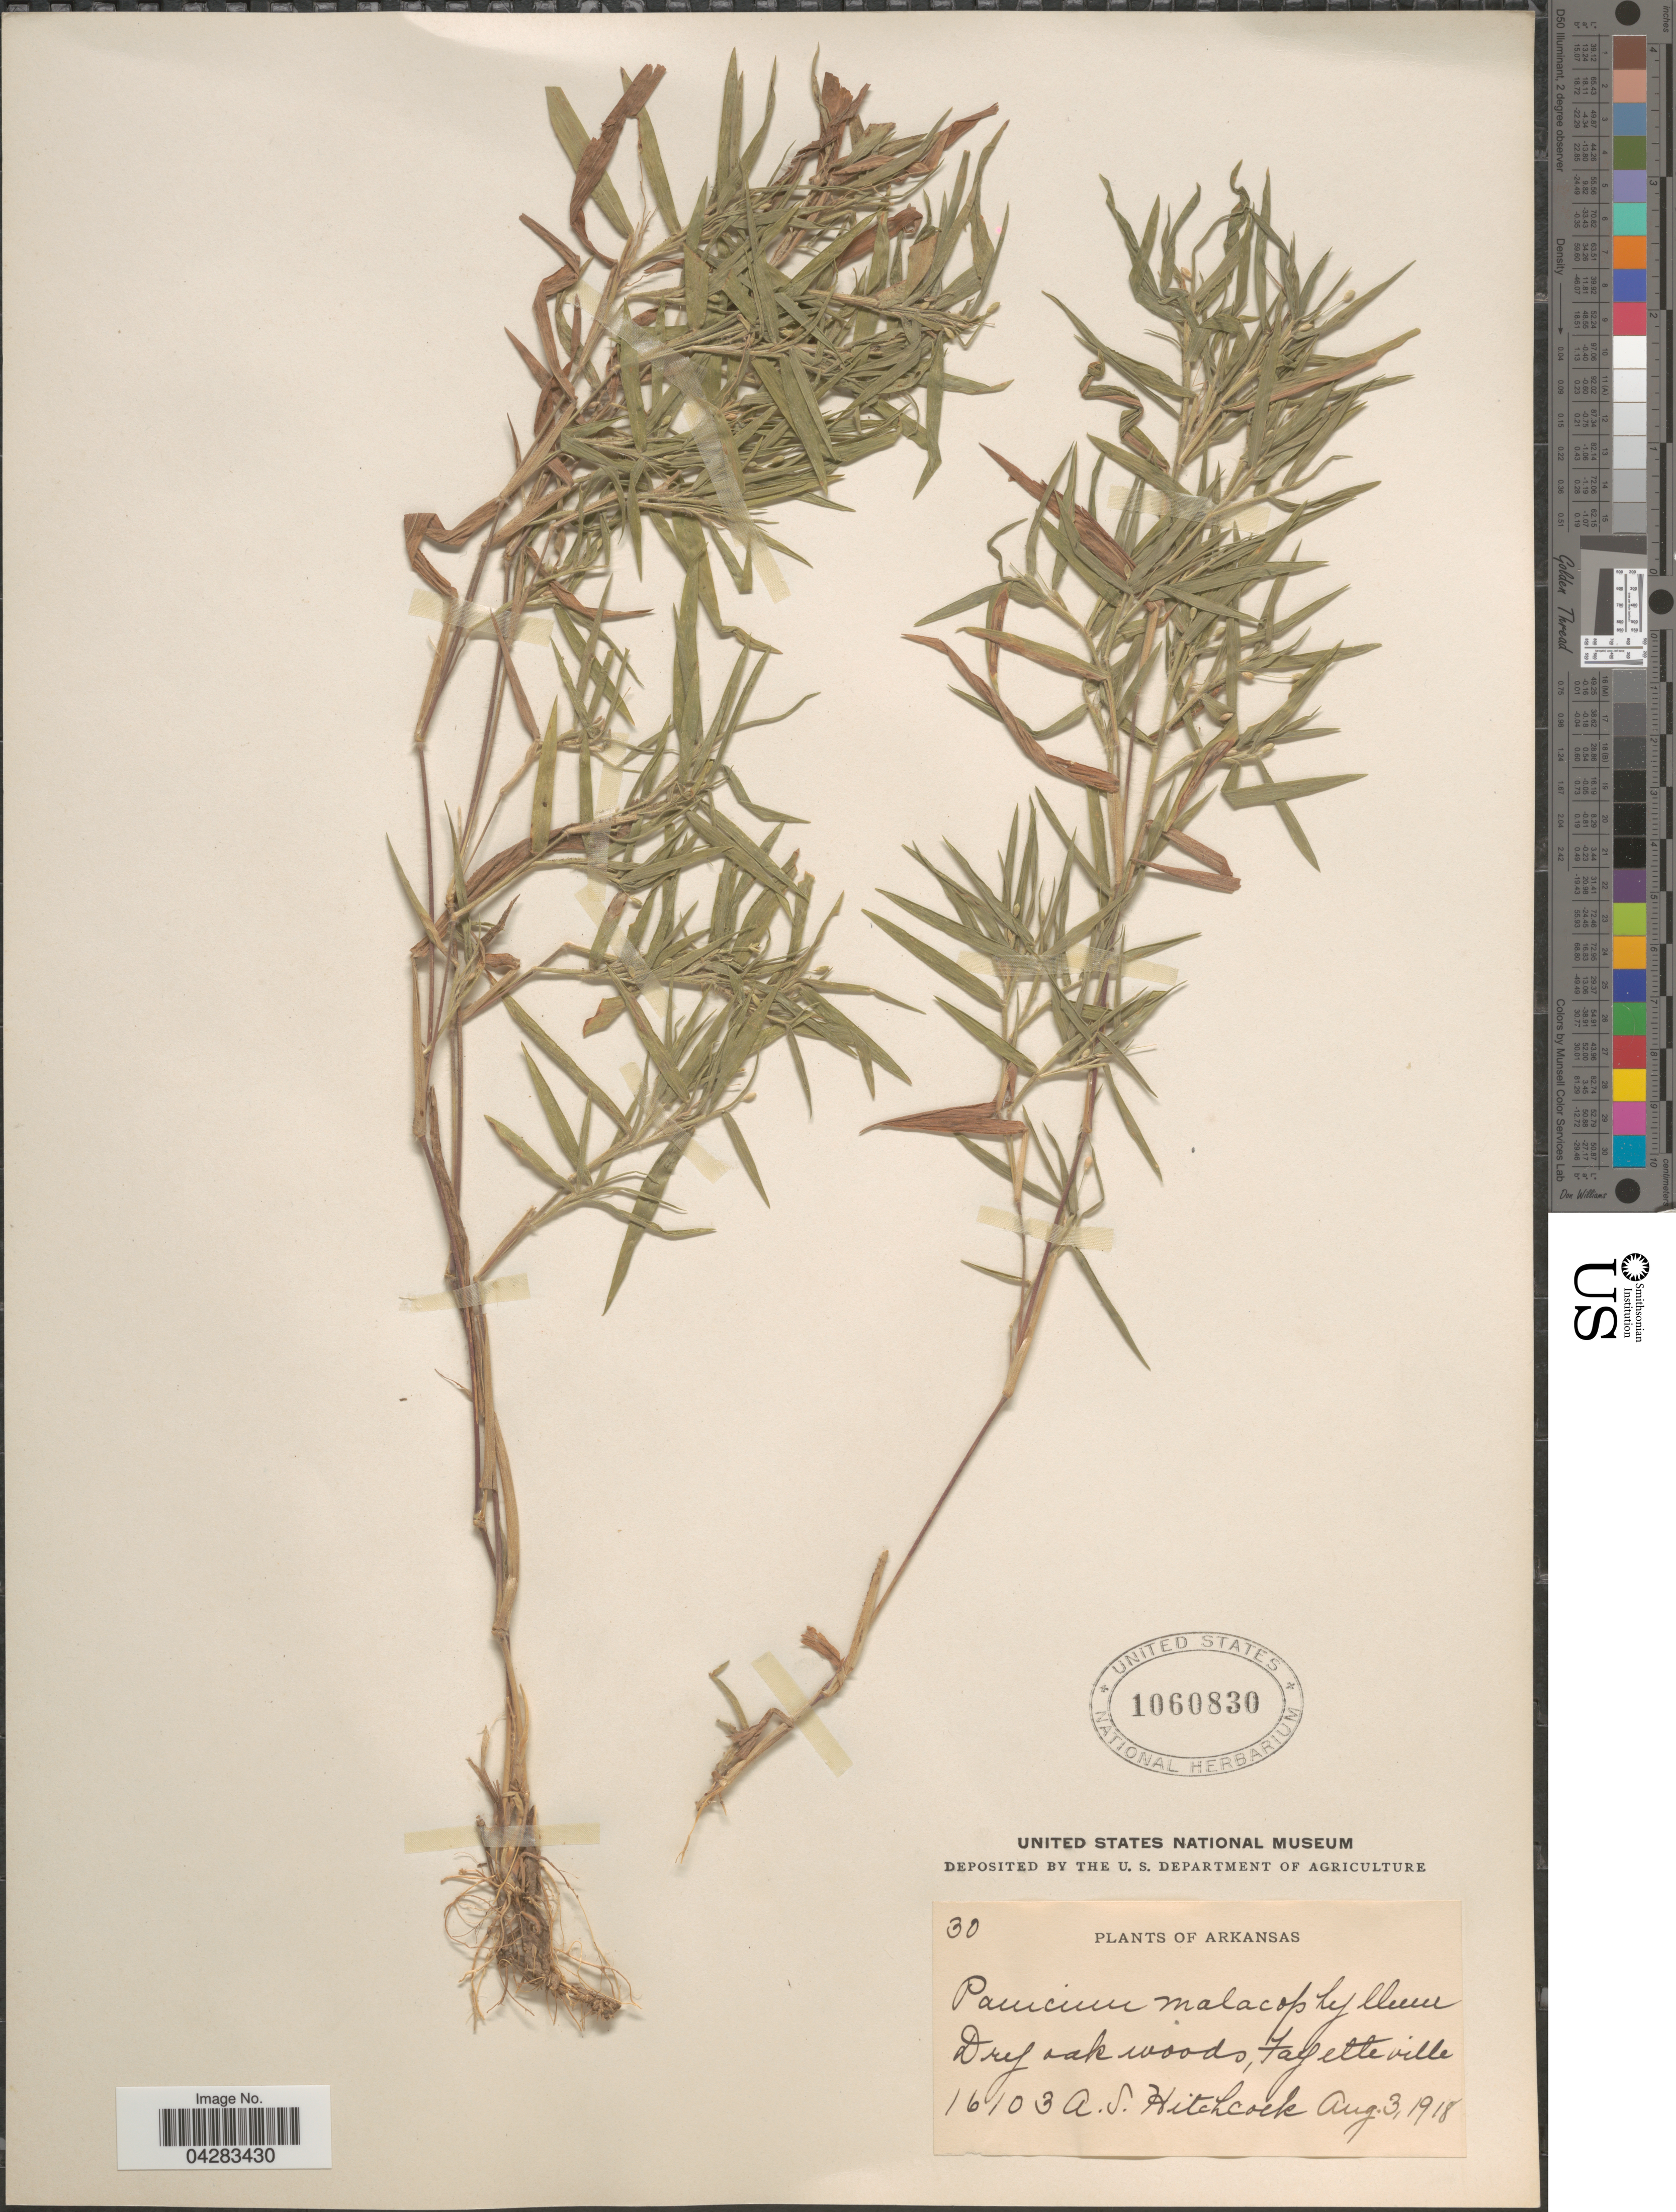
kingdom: Plantae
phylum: Tracheophyta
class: Liliopsida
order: Poales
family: Poaceae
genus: Dichanthelium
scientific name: Dichanthelium malacophyllum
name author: (Nash) Gould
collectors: A. S. Hitchcock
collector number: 16103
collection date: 1918-08-03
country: United States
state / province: Arkansas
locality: Fayetteville.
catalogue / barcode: US 1060830